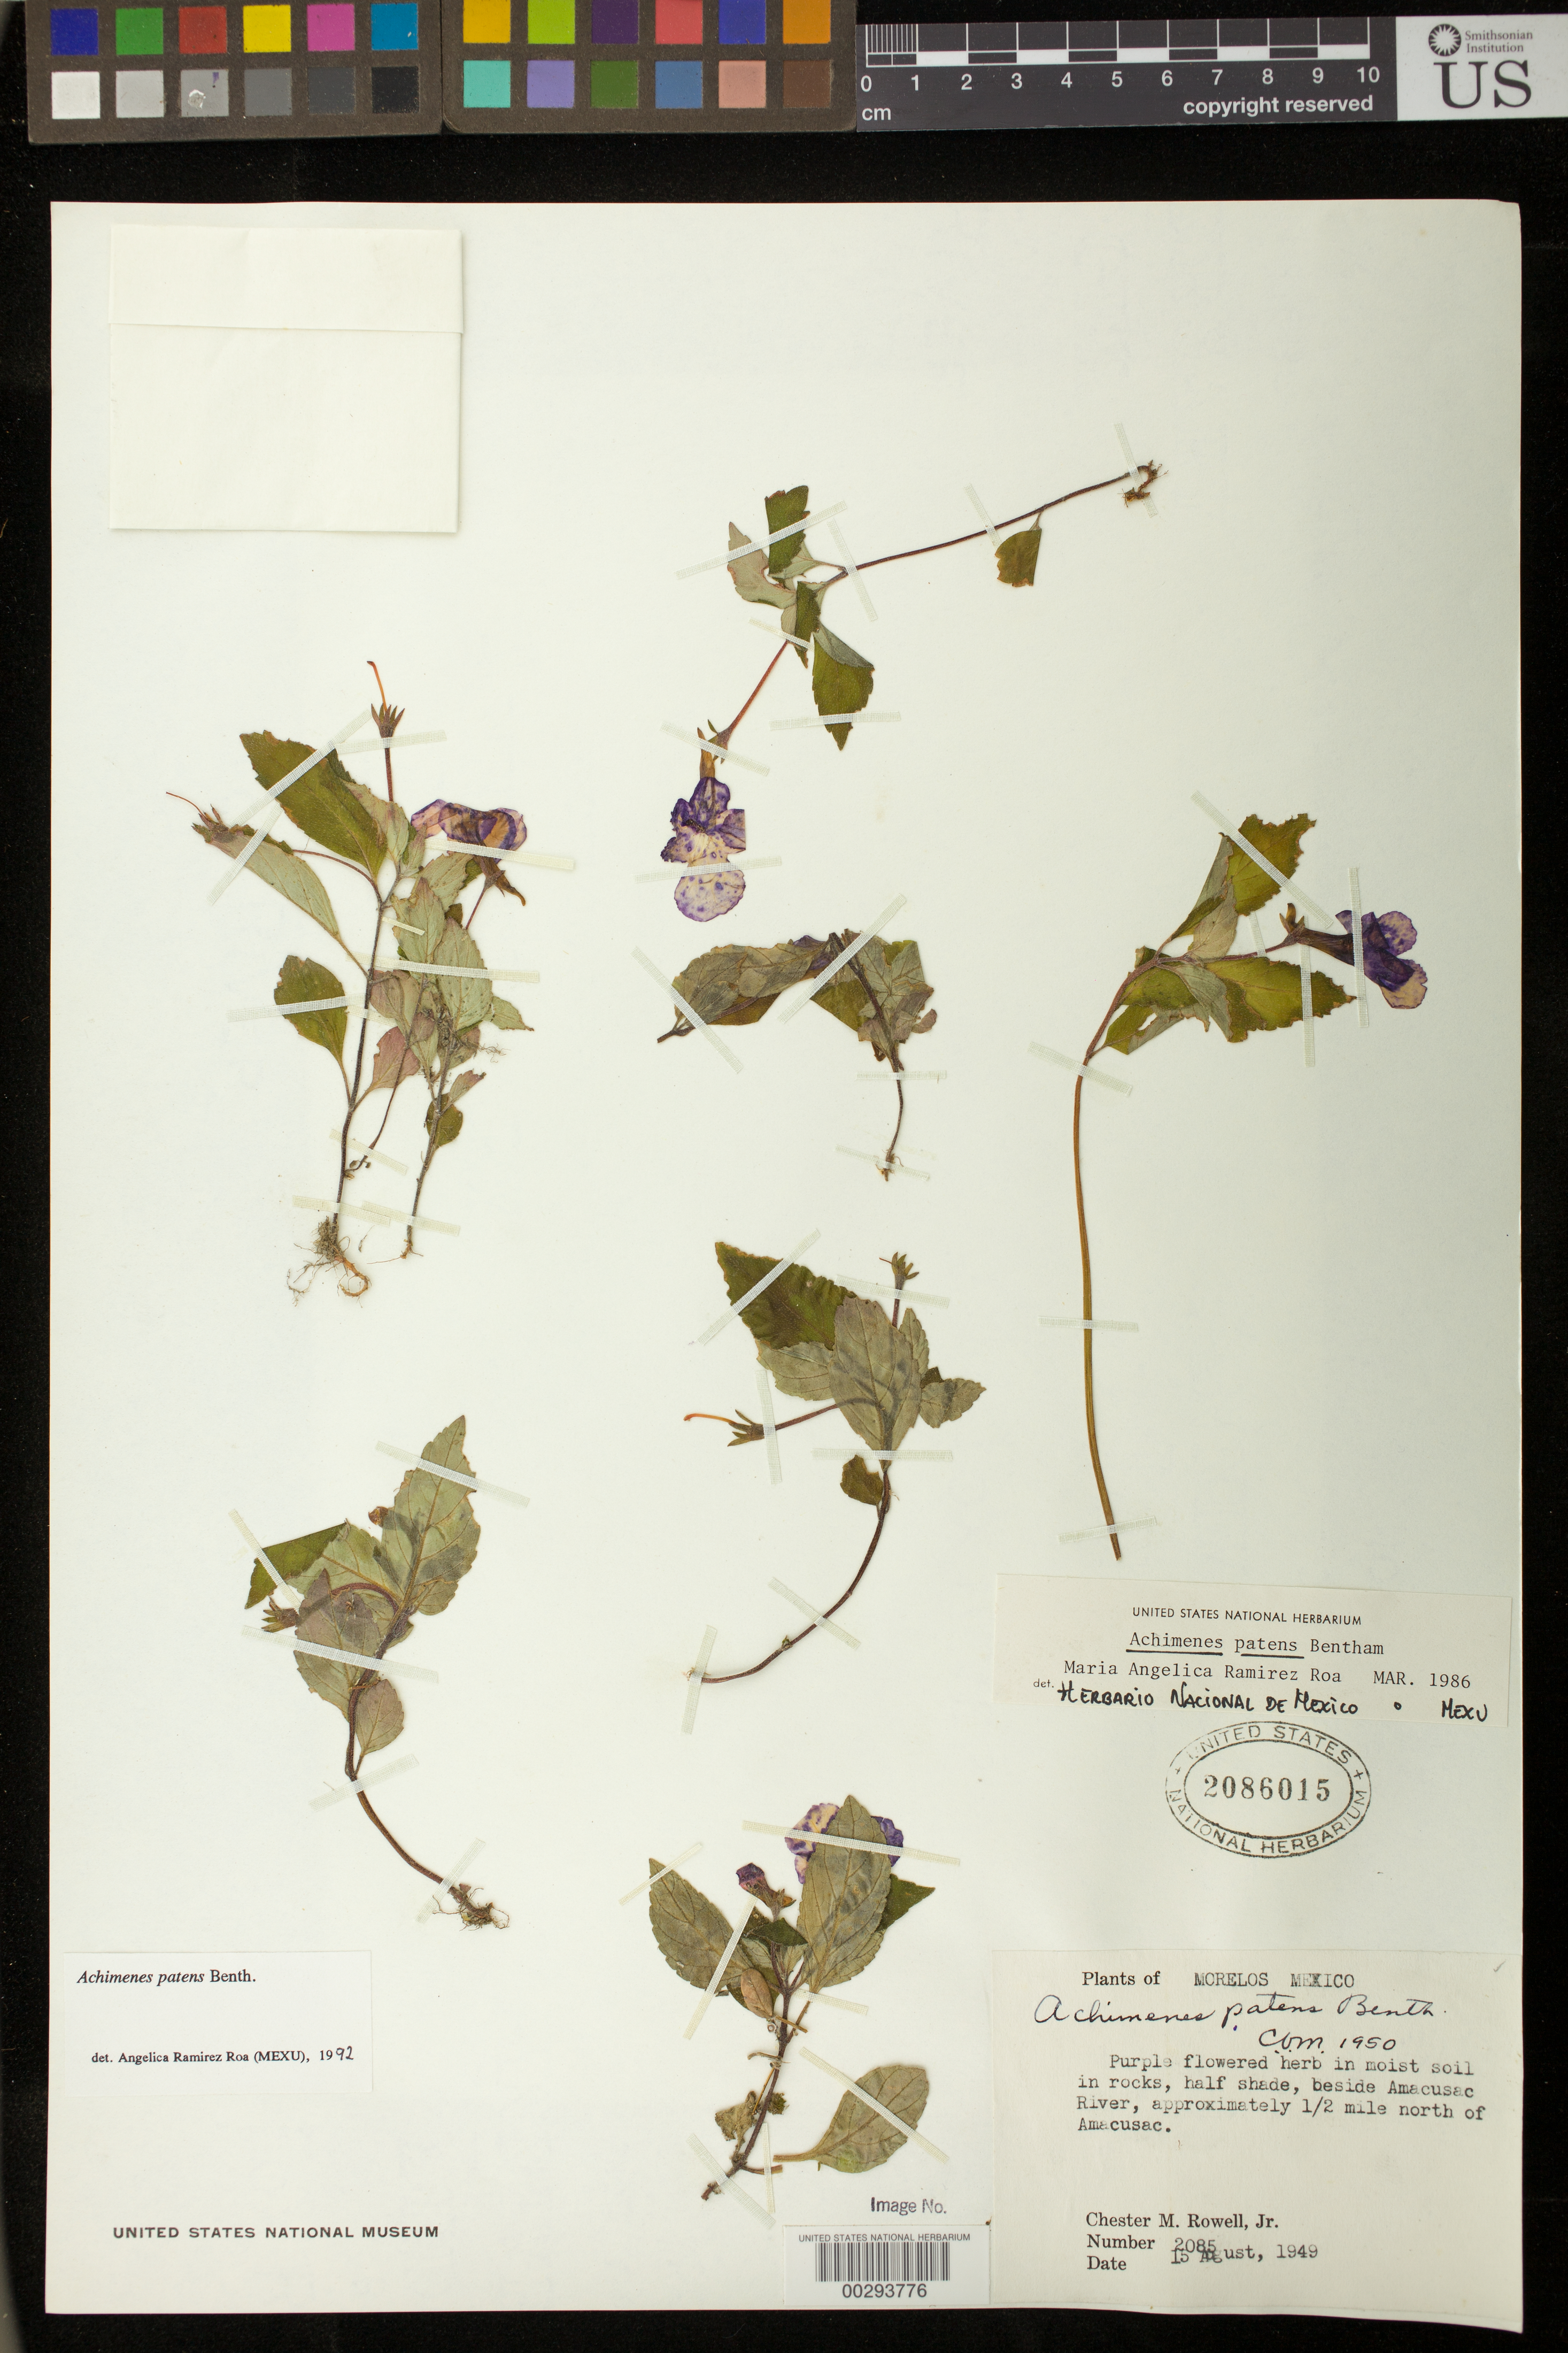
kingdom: Plantae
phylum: Tracheophyta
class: Magnoliopsida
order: Lamiales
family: Gesneriaceae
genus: Achimenes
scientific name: Achimenes patens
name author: Benth.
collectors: C. M. Rowell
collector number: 2085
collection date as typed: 15 Aug 1949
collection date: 1949-08-15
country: Mexico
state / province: Morelos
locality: Beside Amacusac River, app 1/2 mi N of Amacusac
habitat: In moist soil in rocks, half shade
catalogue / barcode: US 2086015